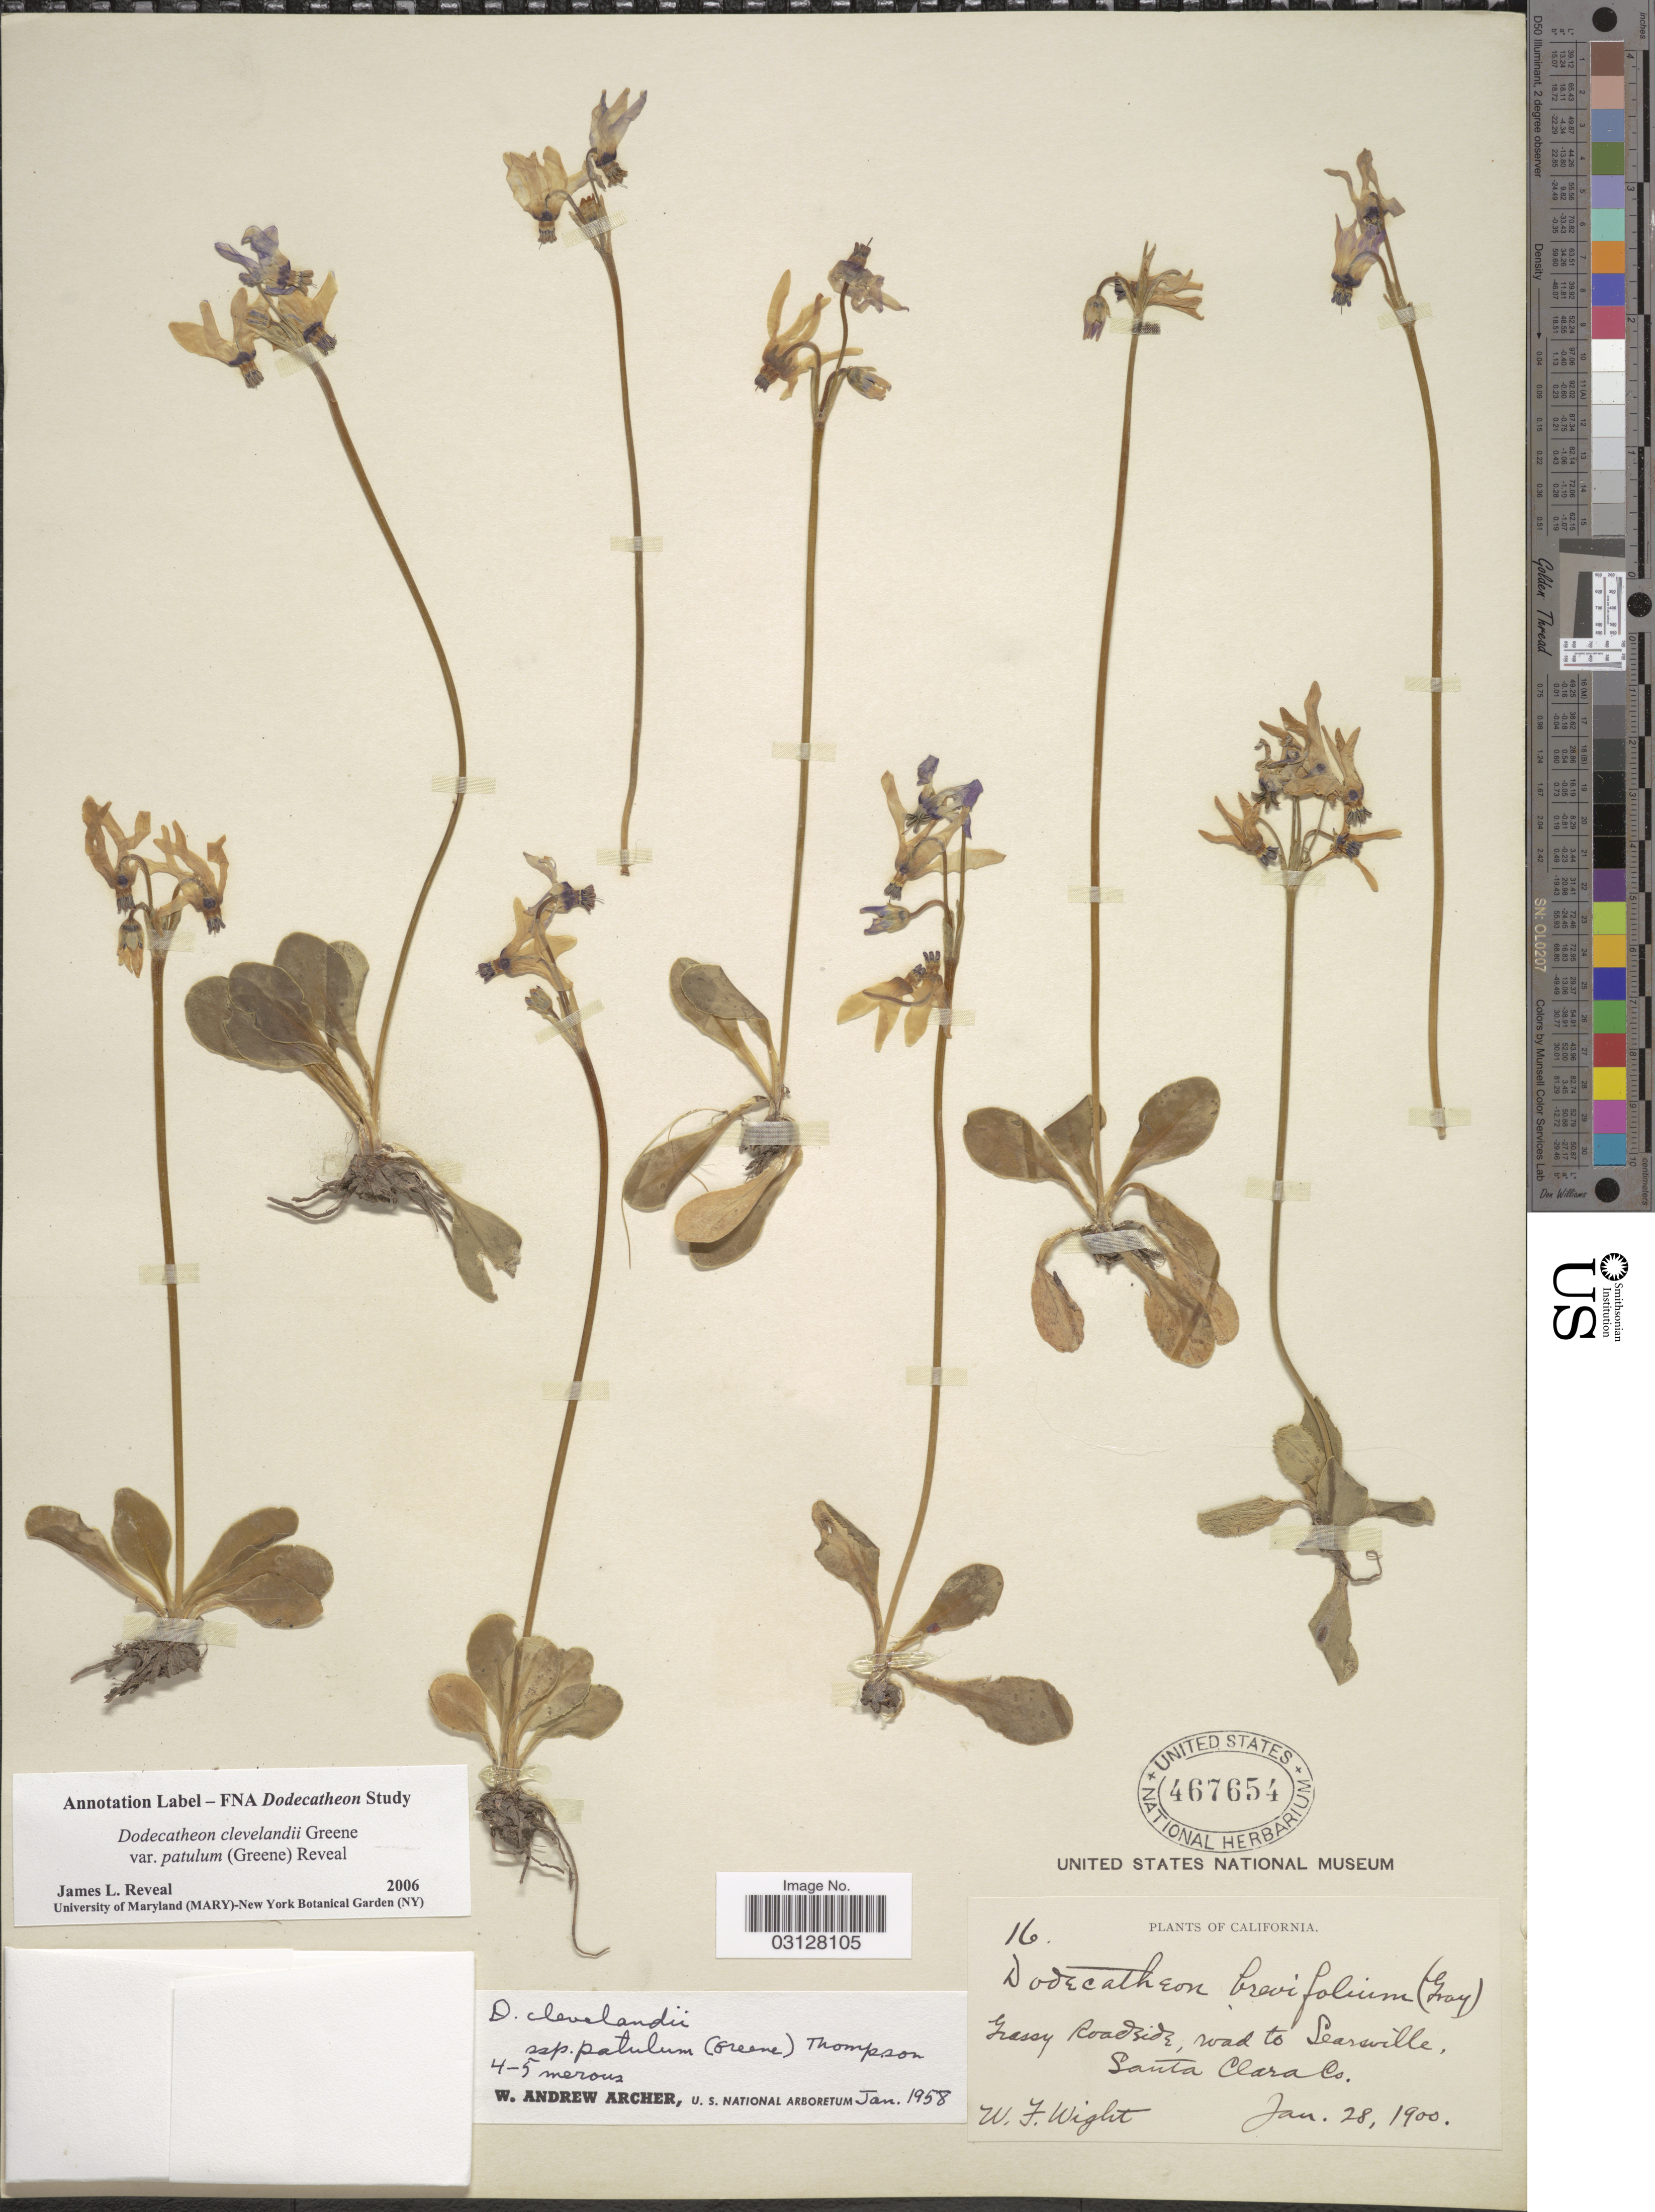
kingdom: Plantae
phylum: Tracheophyta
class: Magnoliopsida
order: Ericales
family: Primulaceae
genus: Dodecatheon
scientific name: Dodecatheon clevelandii var. patulum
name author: (Kuntze) Reveal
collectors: W. Wight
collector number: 16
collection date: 1900-01-28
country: United States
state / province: California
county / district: Santa Clara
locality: Grassy roadside, road to Searsville, Santa Clara Co.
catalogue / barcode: US 467654